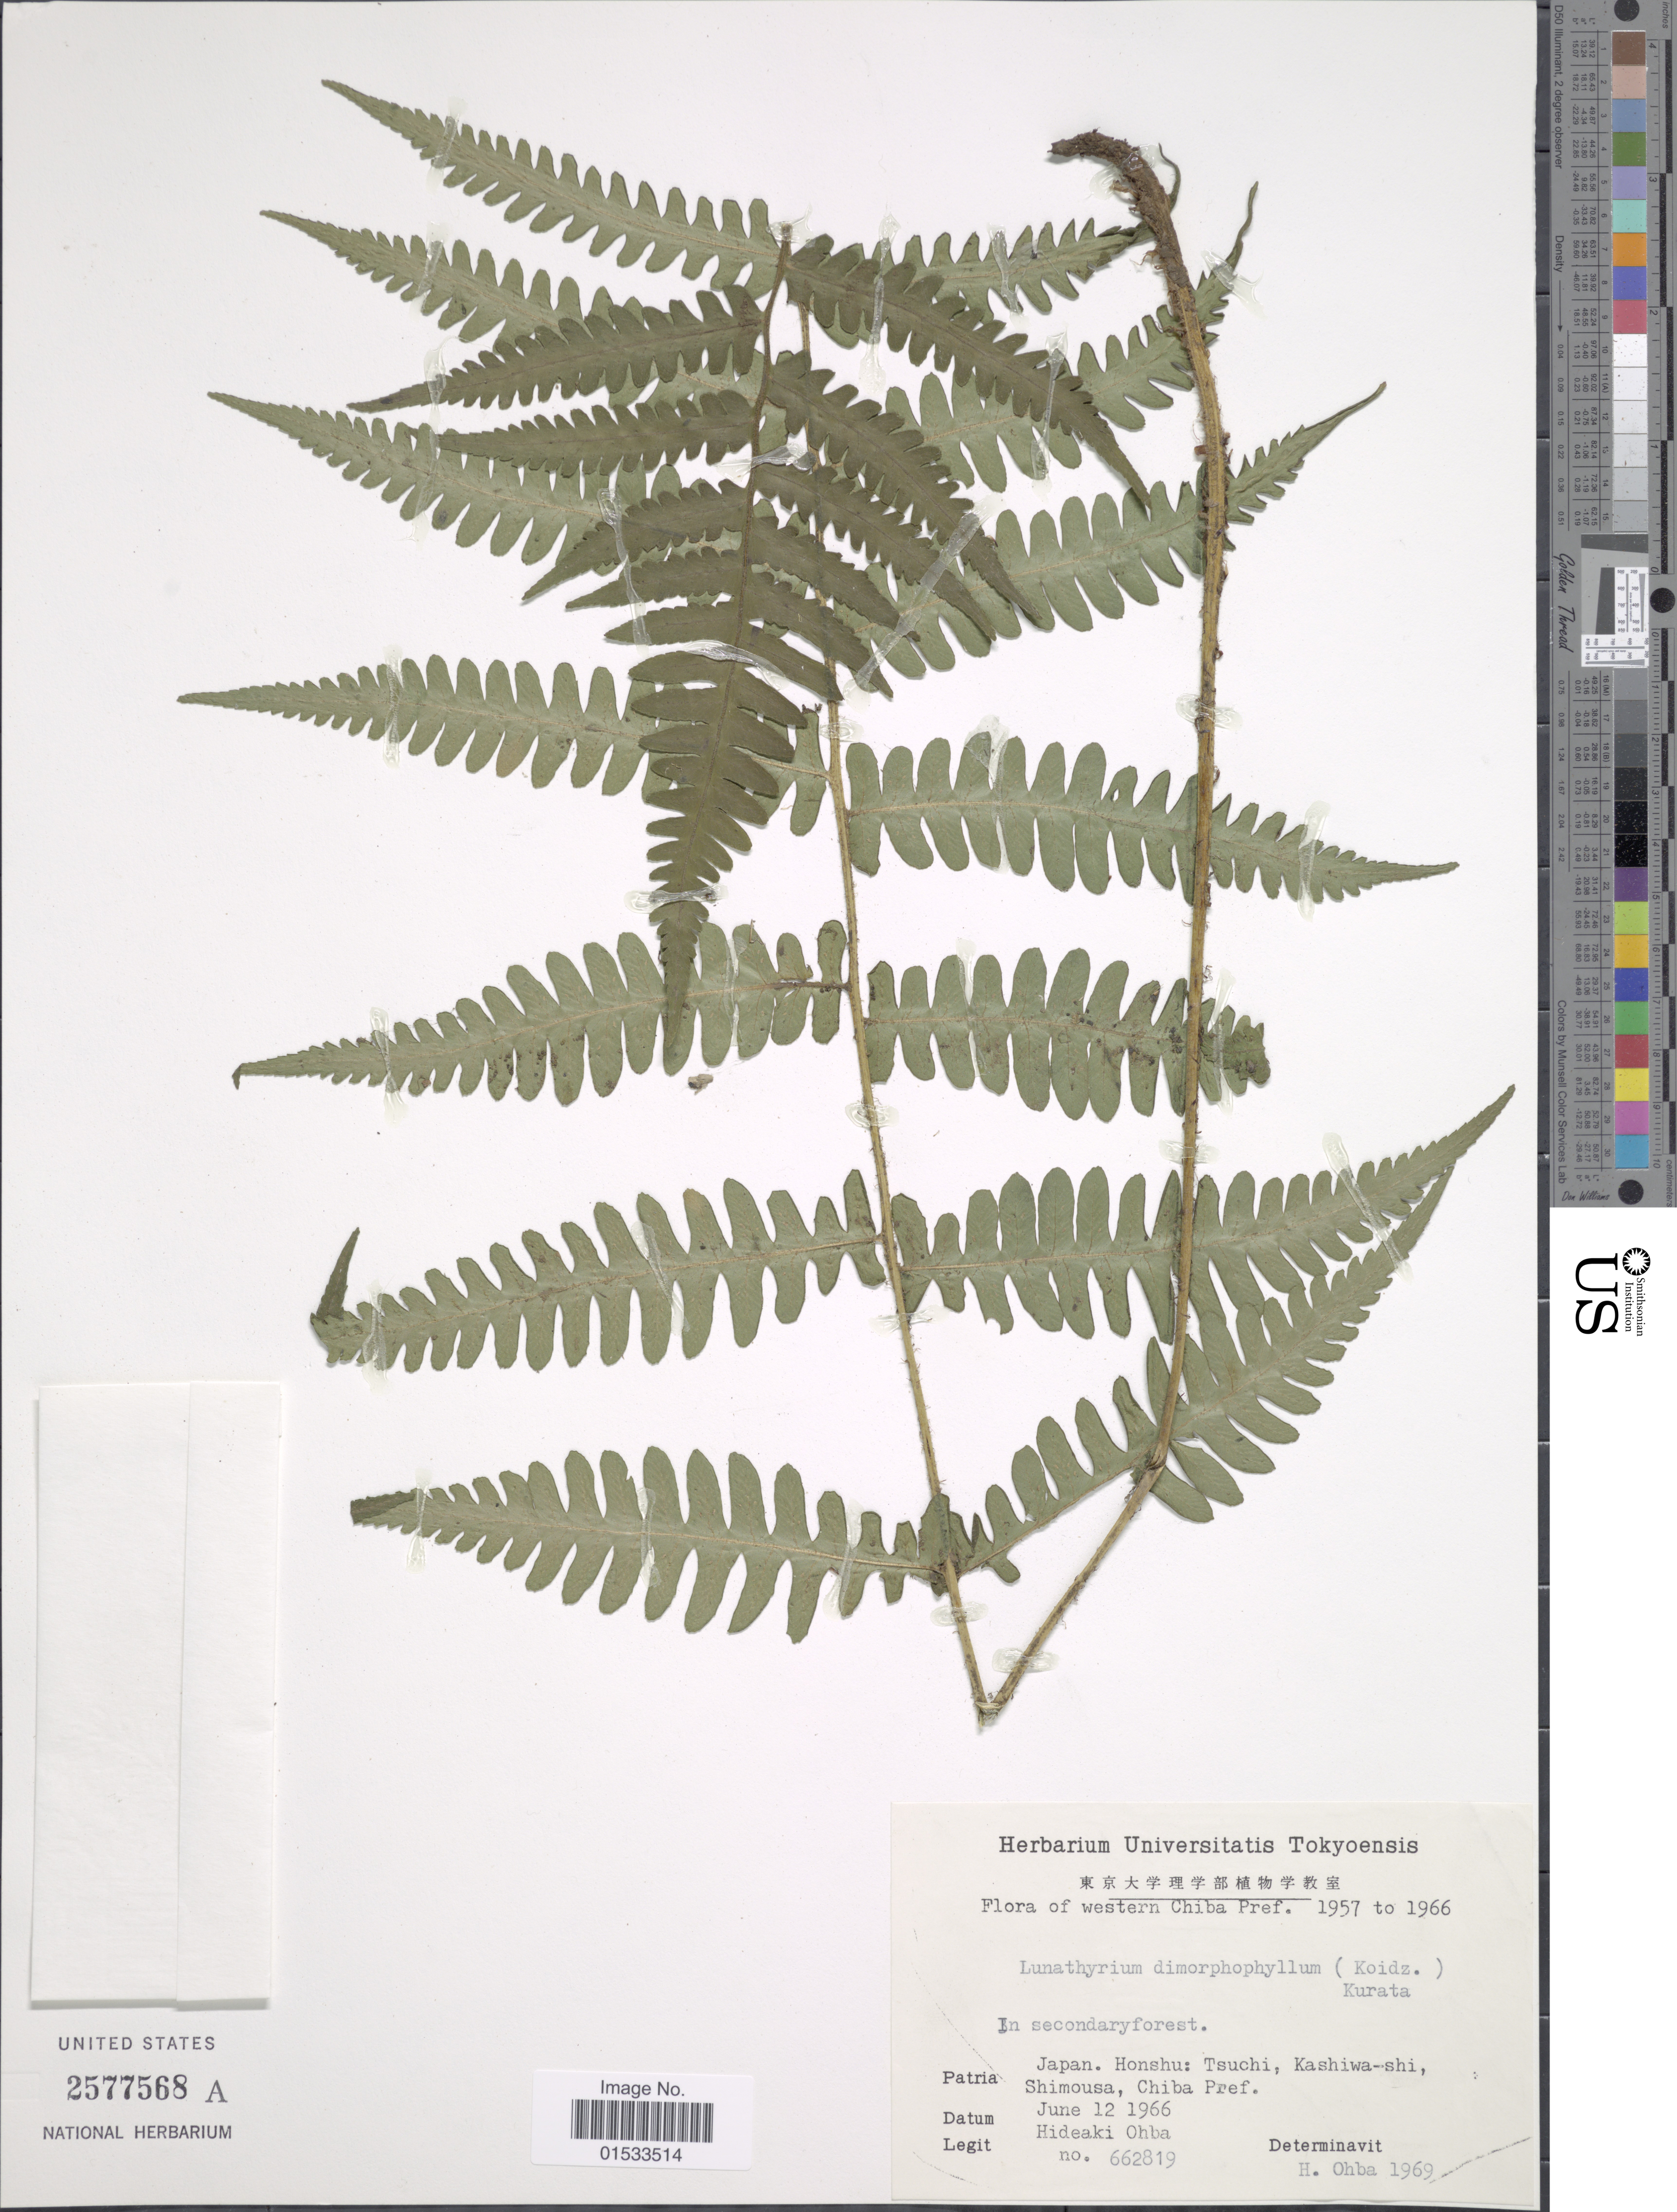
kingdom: Plantae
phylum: Tracheophyta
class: Polypodiopsida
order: Polypodiales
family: Athyriaceae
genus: Diplazium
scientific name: Diplazium dimorphophyllum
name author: Koidz.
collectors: H. Ohba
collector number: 662819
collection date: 1966-06-12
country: Japan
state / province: Tiba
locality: Western Chiba, Honshu: Tsuchi, Kashiwa- shi, Shimousa, Chiba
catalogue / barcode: US 2577568A